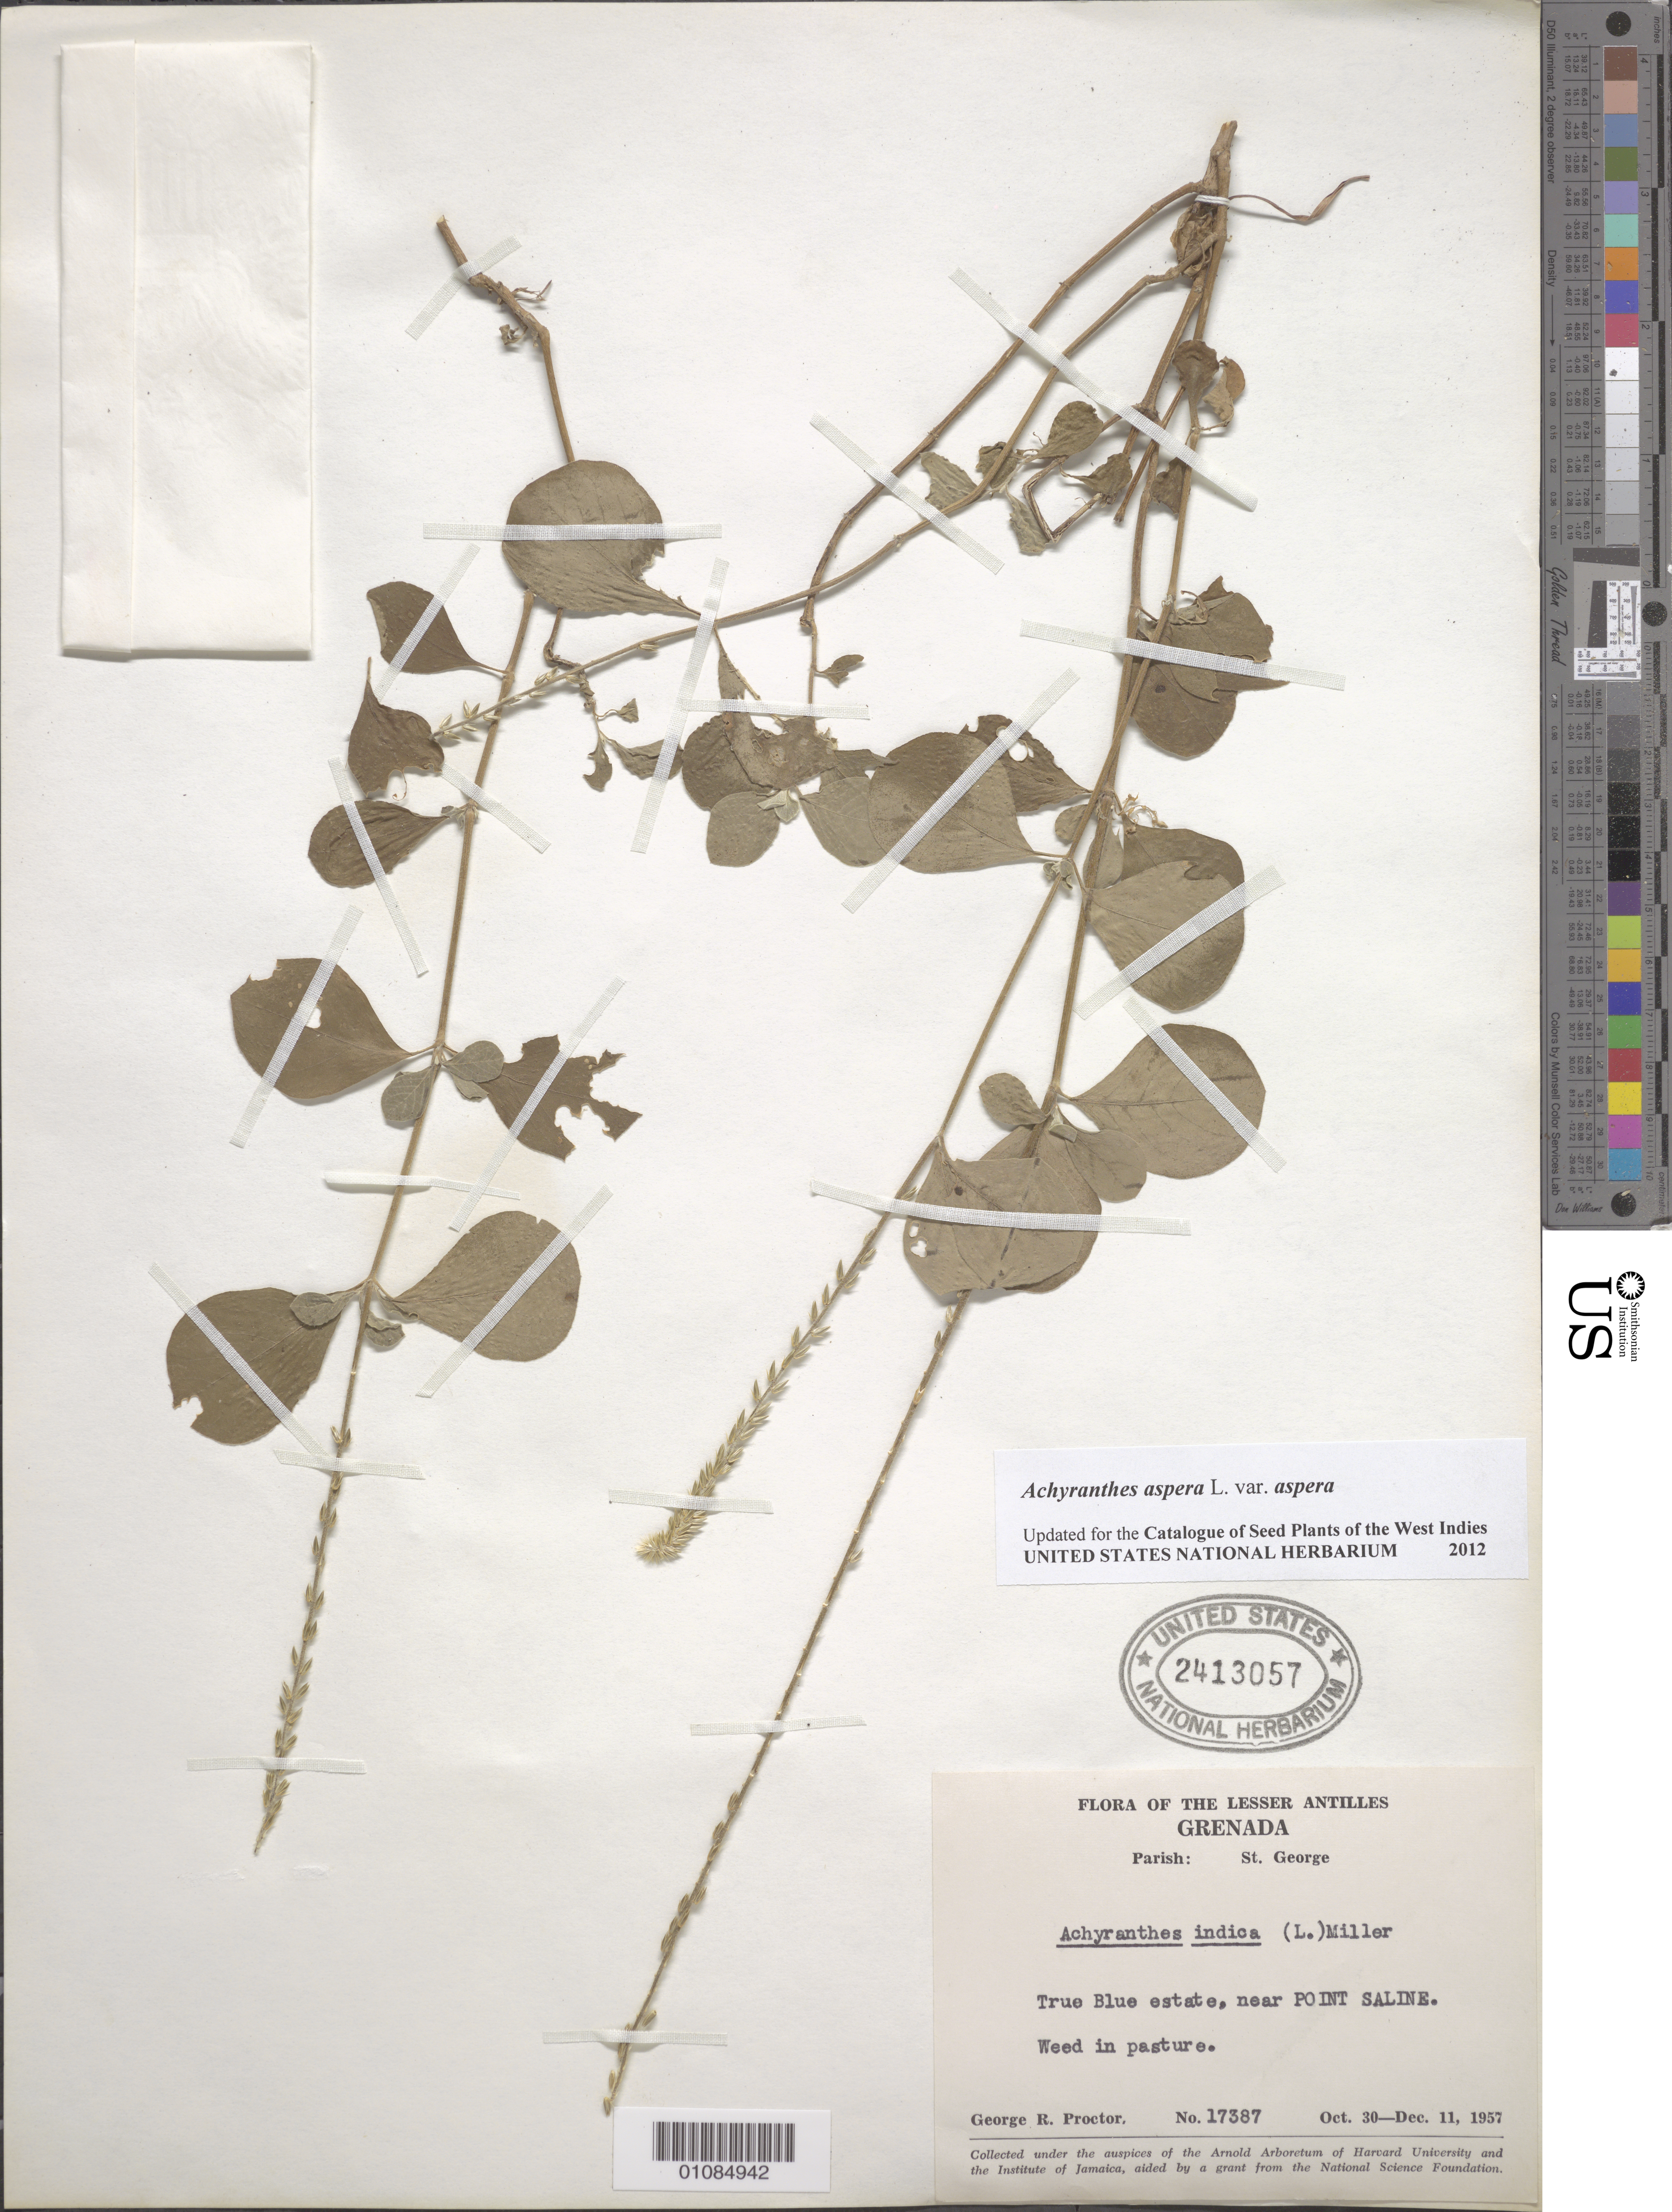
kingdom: Plantae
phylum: Tracheophyta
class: Magnoliopsida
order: Caryophyllales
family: Amaranthaceae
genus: Achyranthes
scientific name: Achyranthes aspera var. aspera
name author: L.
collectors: G. R. Proctor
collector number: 17387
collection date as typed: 30 Oct 1957 to 11 Dec 1957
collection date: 1957-10-30/1957-12-11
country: Grenada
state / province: Saint George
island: Grenada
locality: Near Point Saline, True Blue estate.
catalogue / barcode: US 2413057